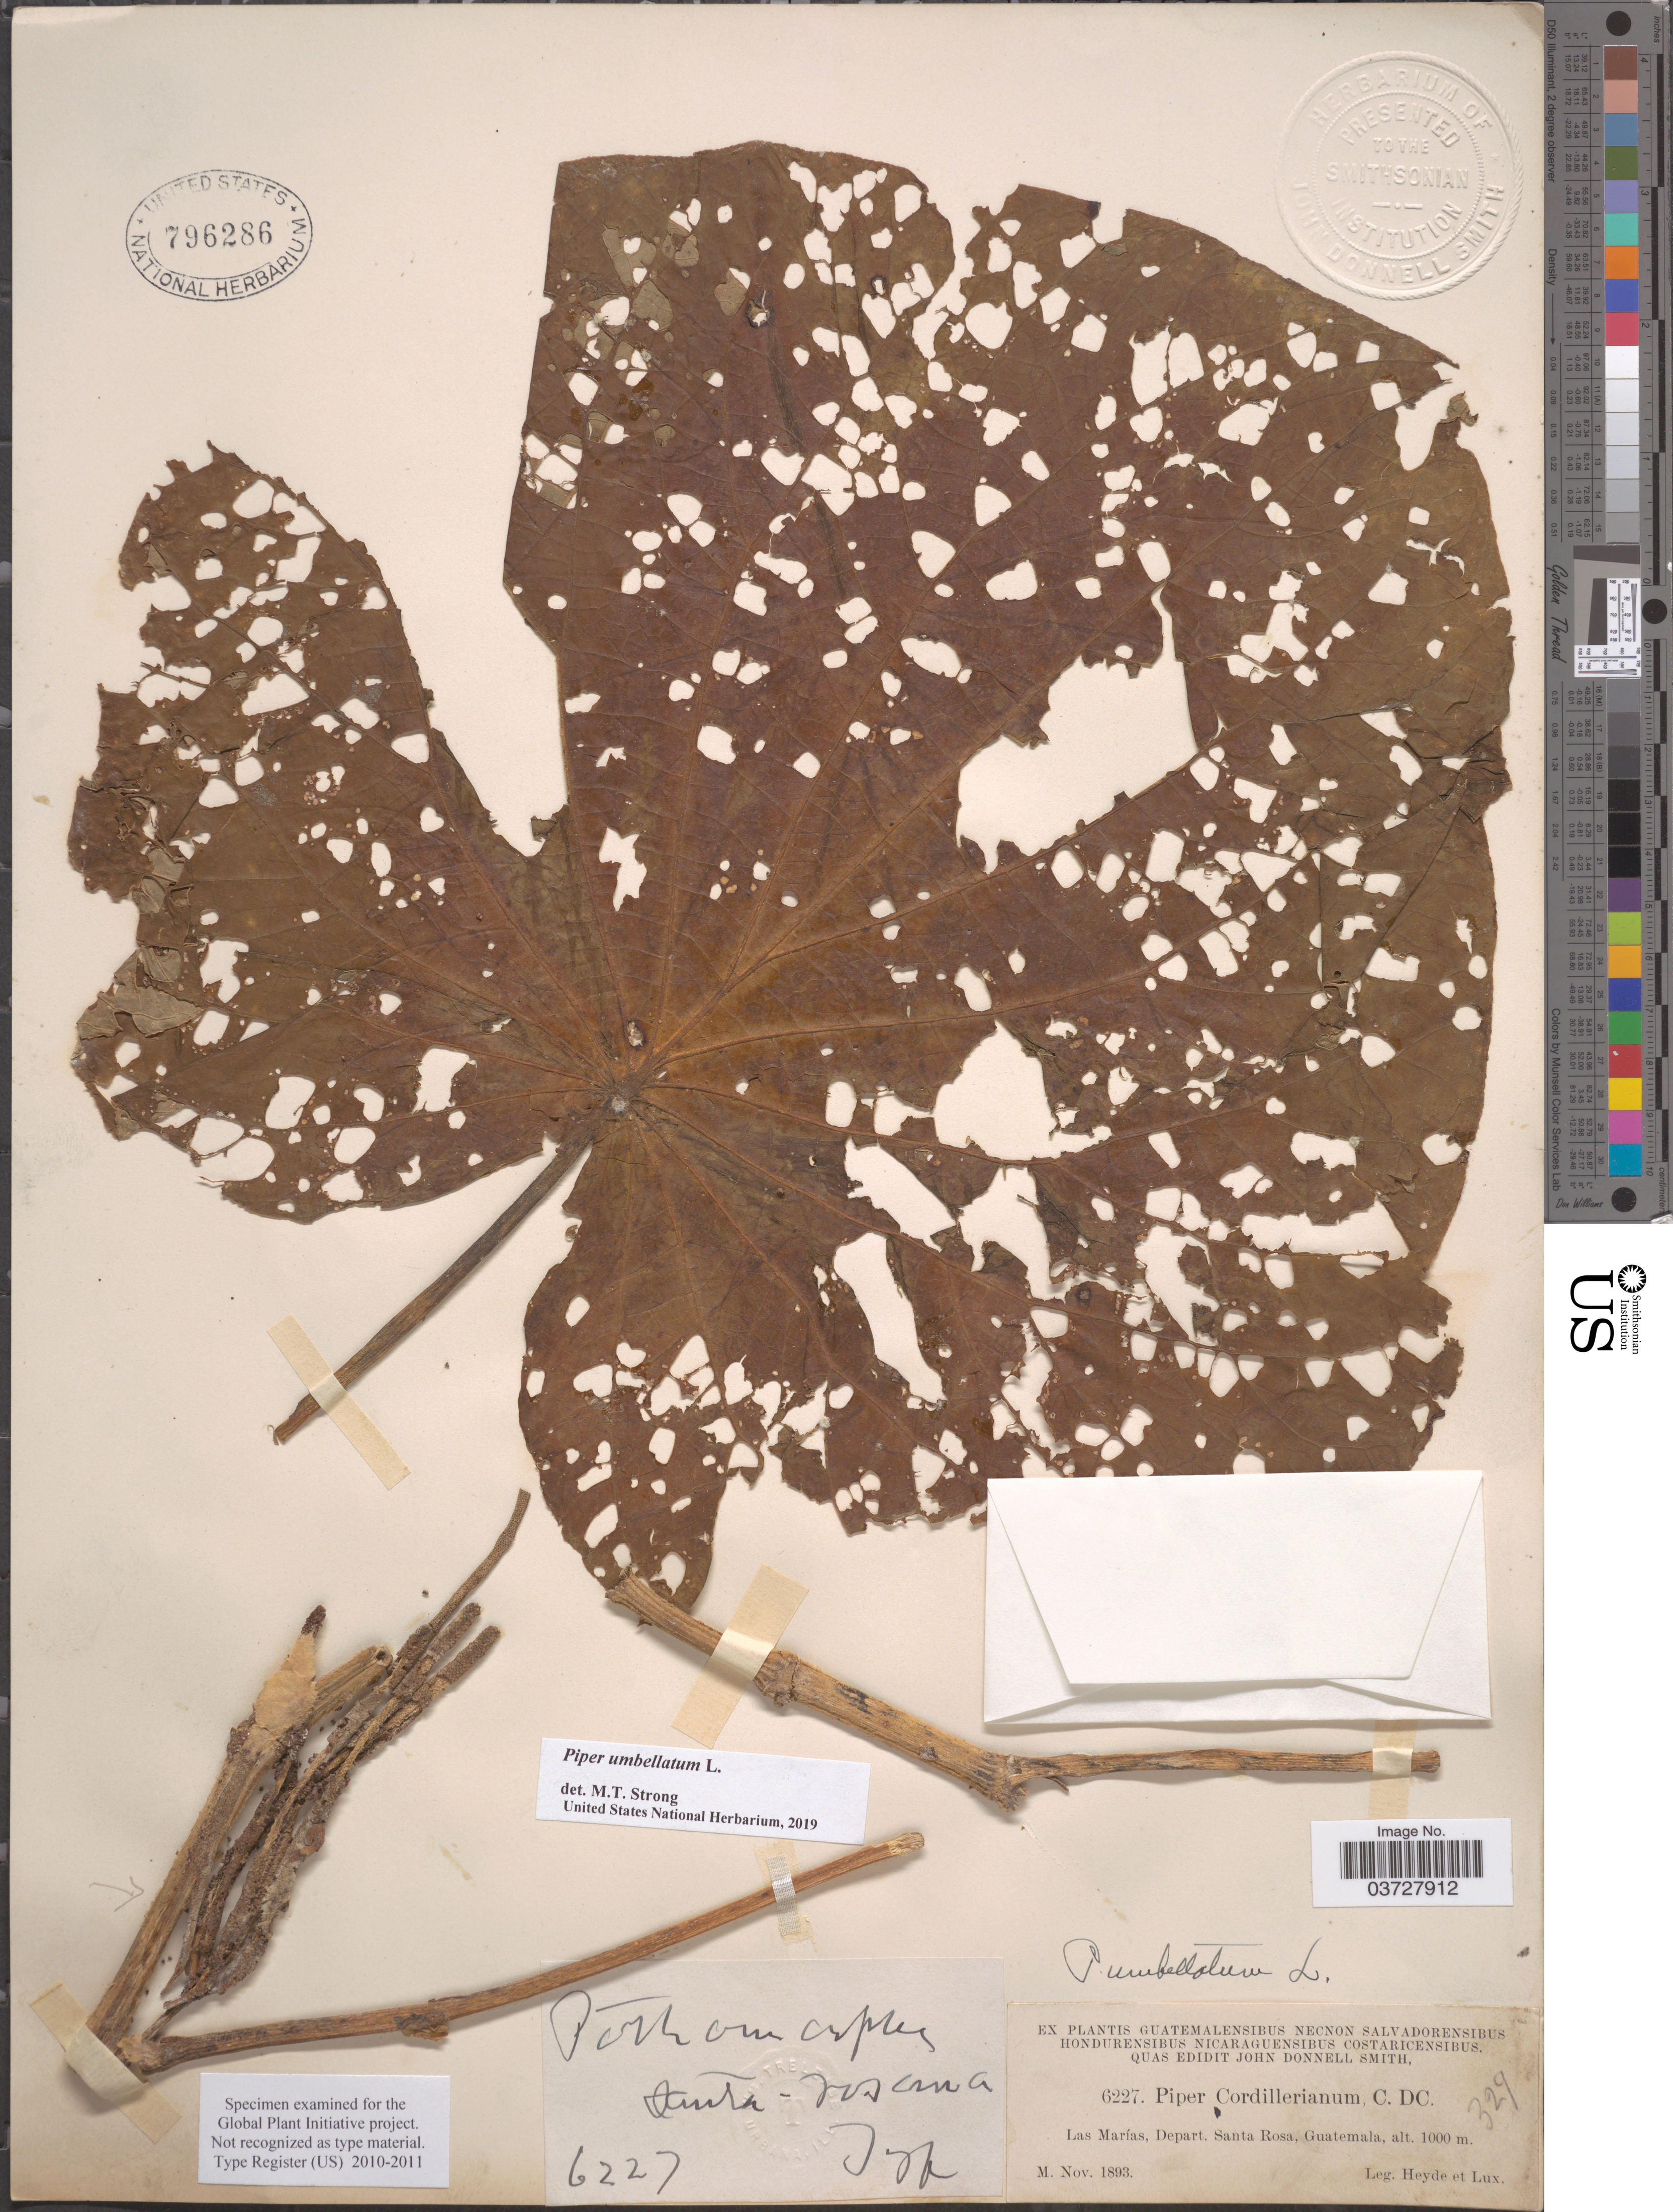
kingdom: Plantae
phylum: Tracheophyta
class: Magnoliopsida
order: Piperales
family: Piperaceae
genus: Piper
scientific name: Piper umbellatum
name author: L.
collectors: Heyde & Lux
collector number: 6227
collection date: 1893-11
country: Guatemala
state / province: Santa Rosa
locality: Las Marías, Depart. Santa Rosa.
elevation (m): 1000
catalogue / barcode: US 796286